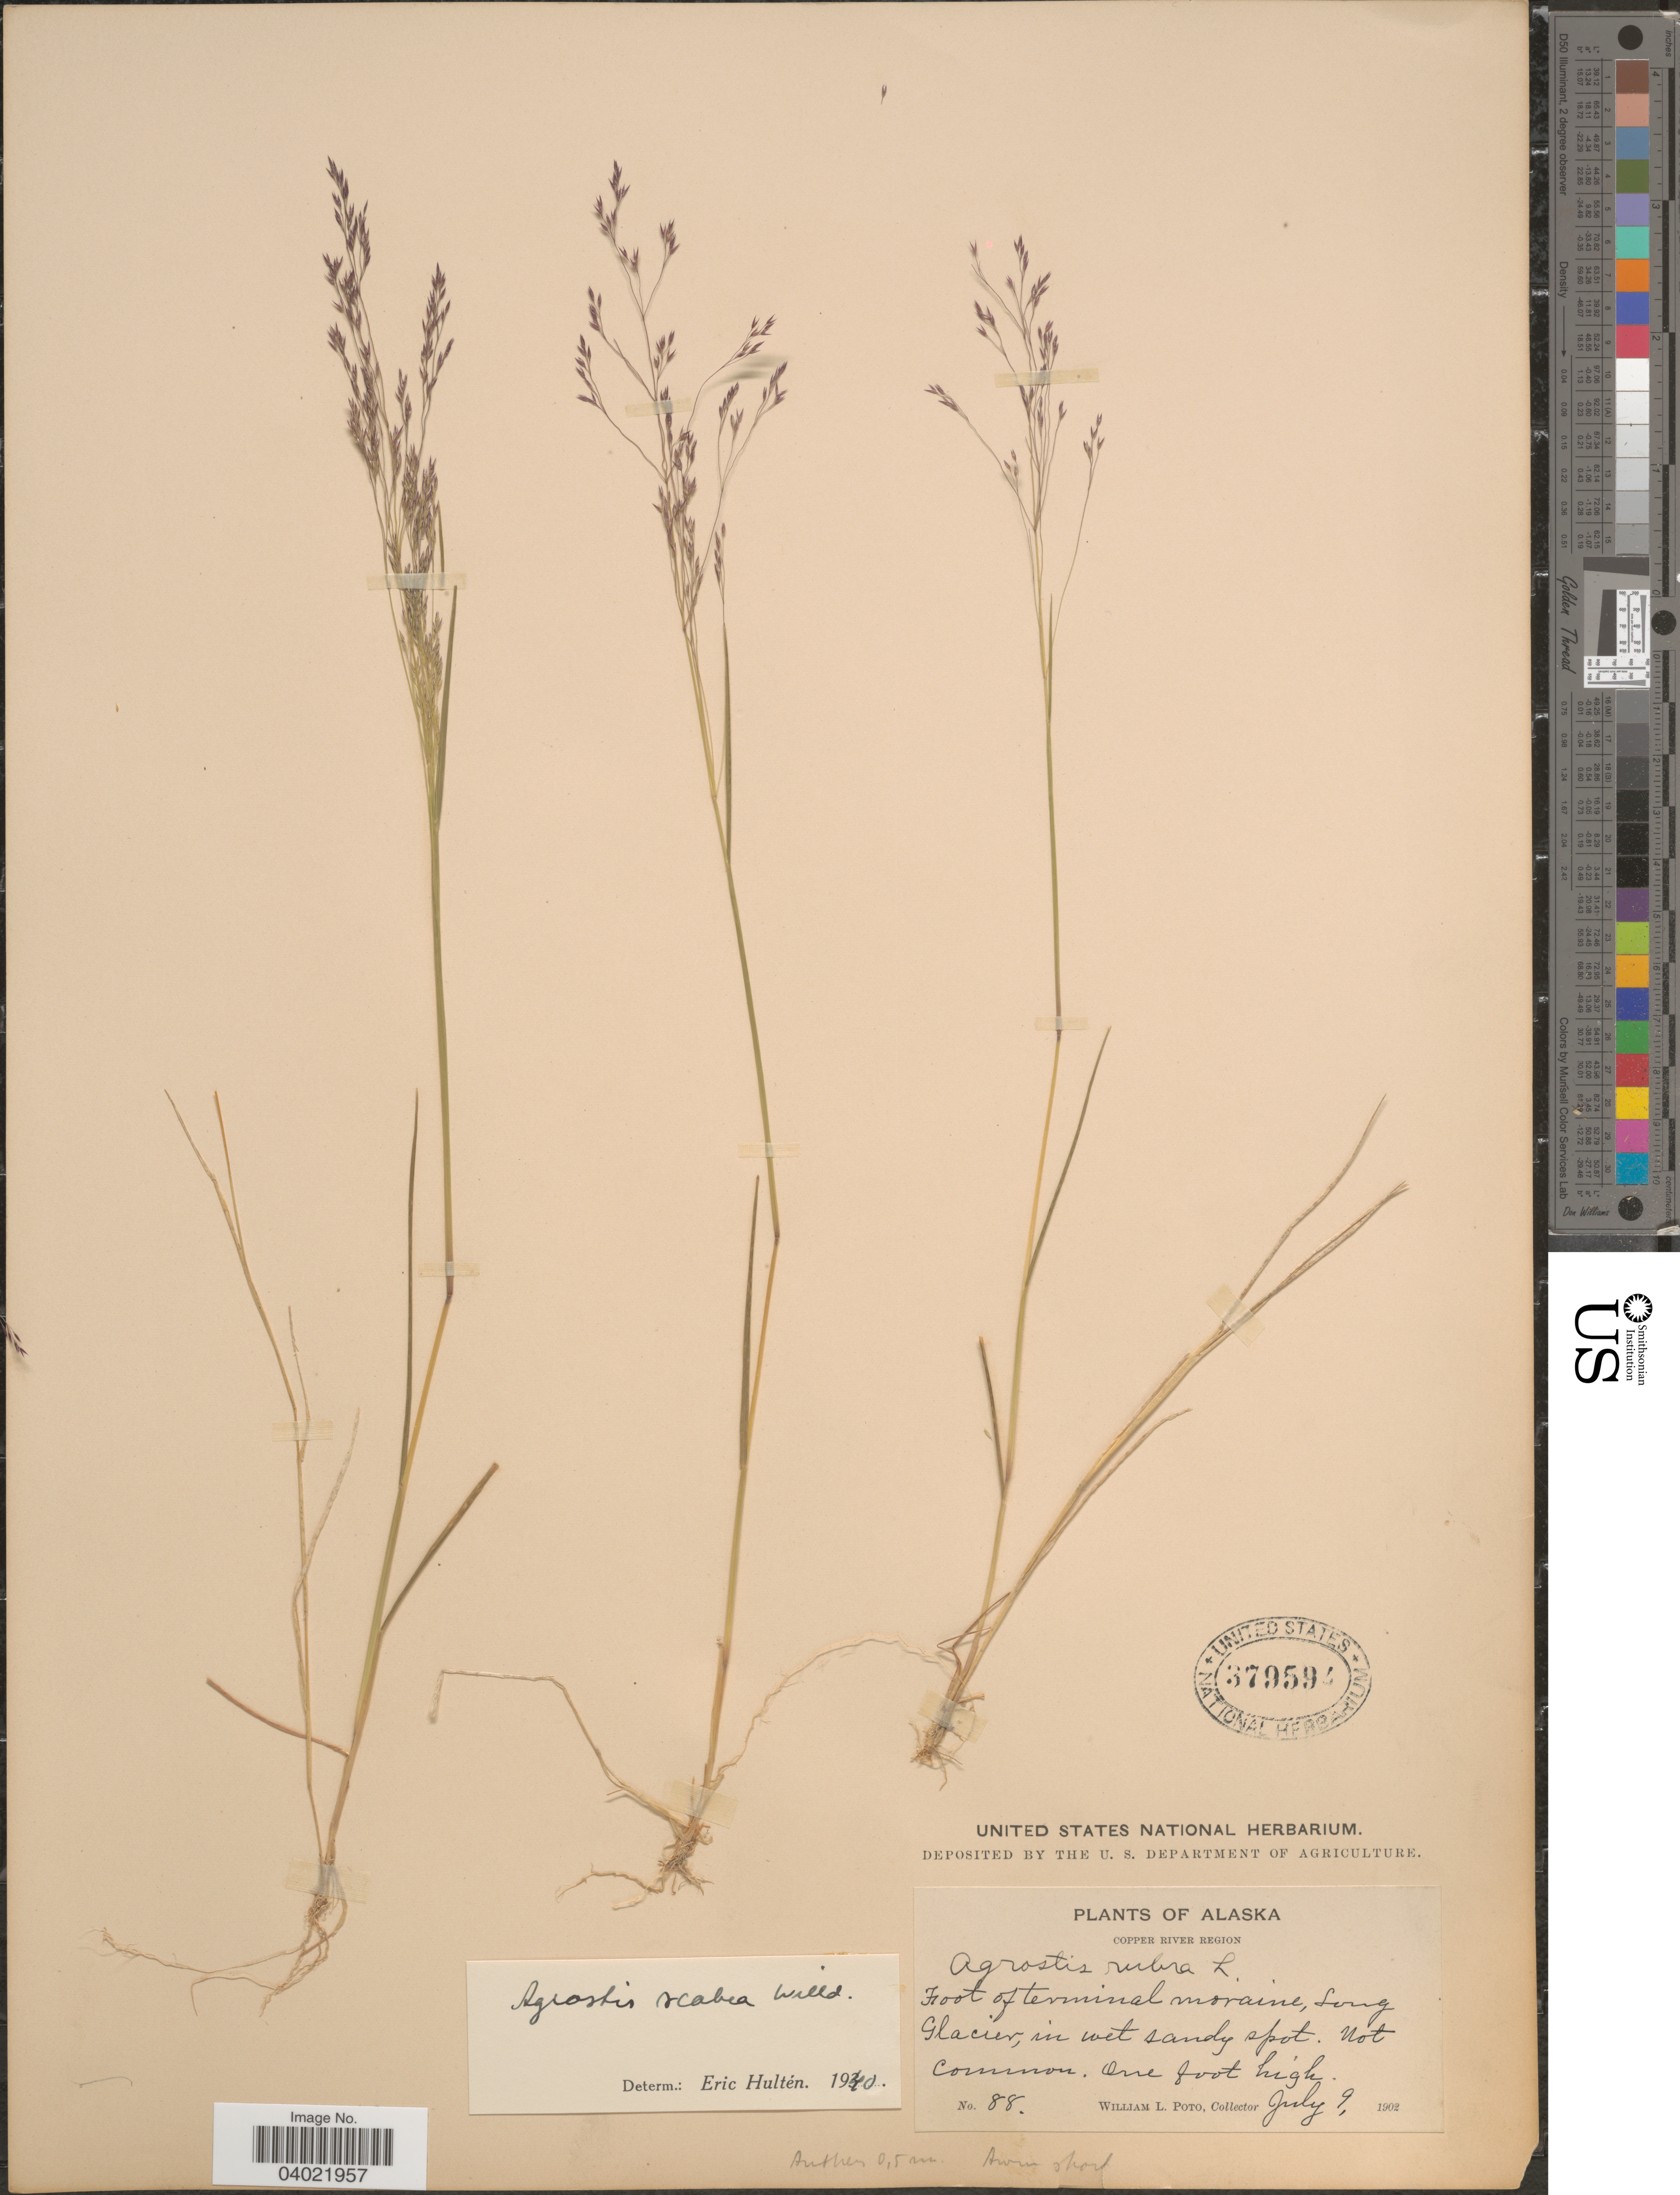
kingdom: Plantae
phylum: Tracheophyta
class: Liliopsida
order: Poales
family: Poaceae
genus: Agrostis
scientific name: Agrostis scabra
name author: Willd.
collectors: W. Poto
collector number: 88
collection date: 1902-07-09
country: United States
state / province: Alaska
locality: Copper River Region. Foot of terminal moraine, Long Glacier.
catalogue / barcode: US 379594